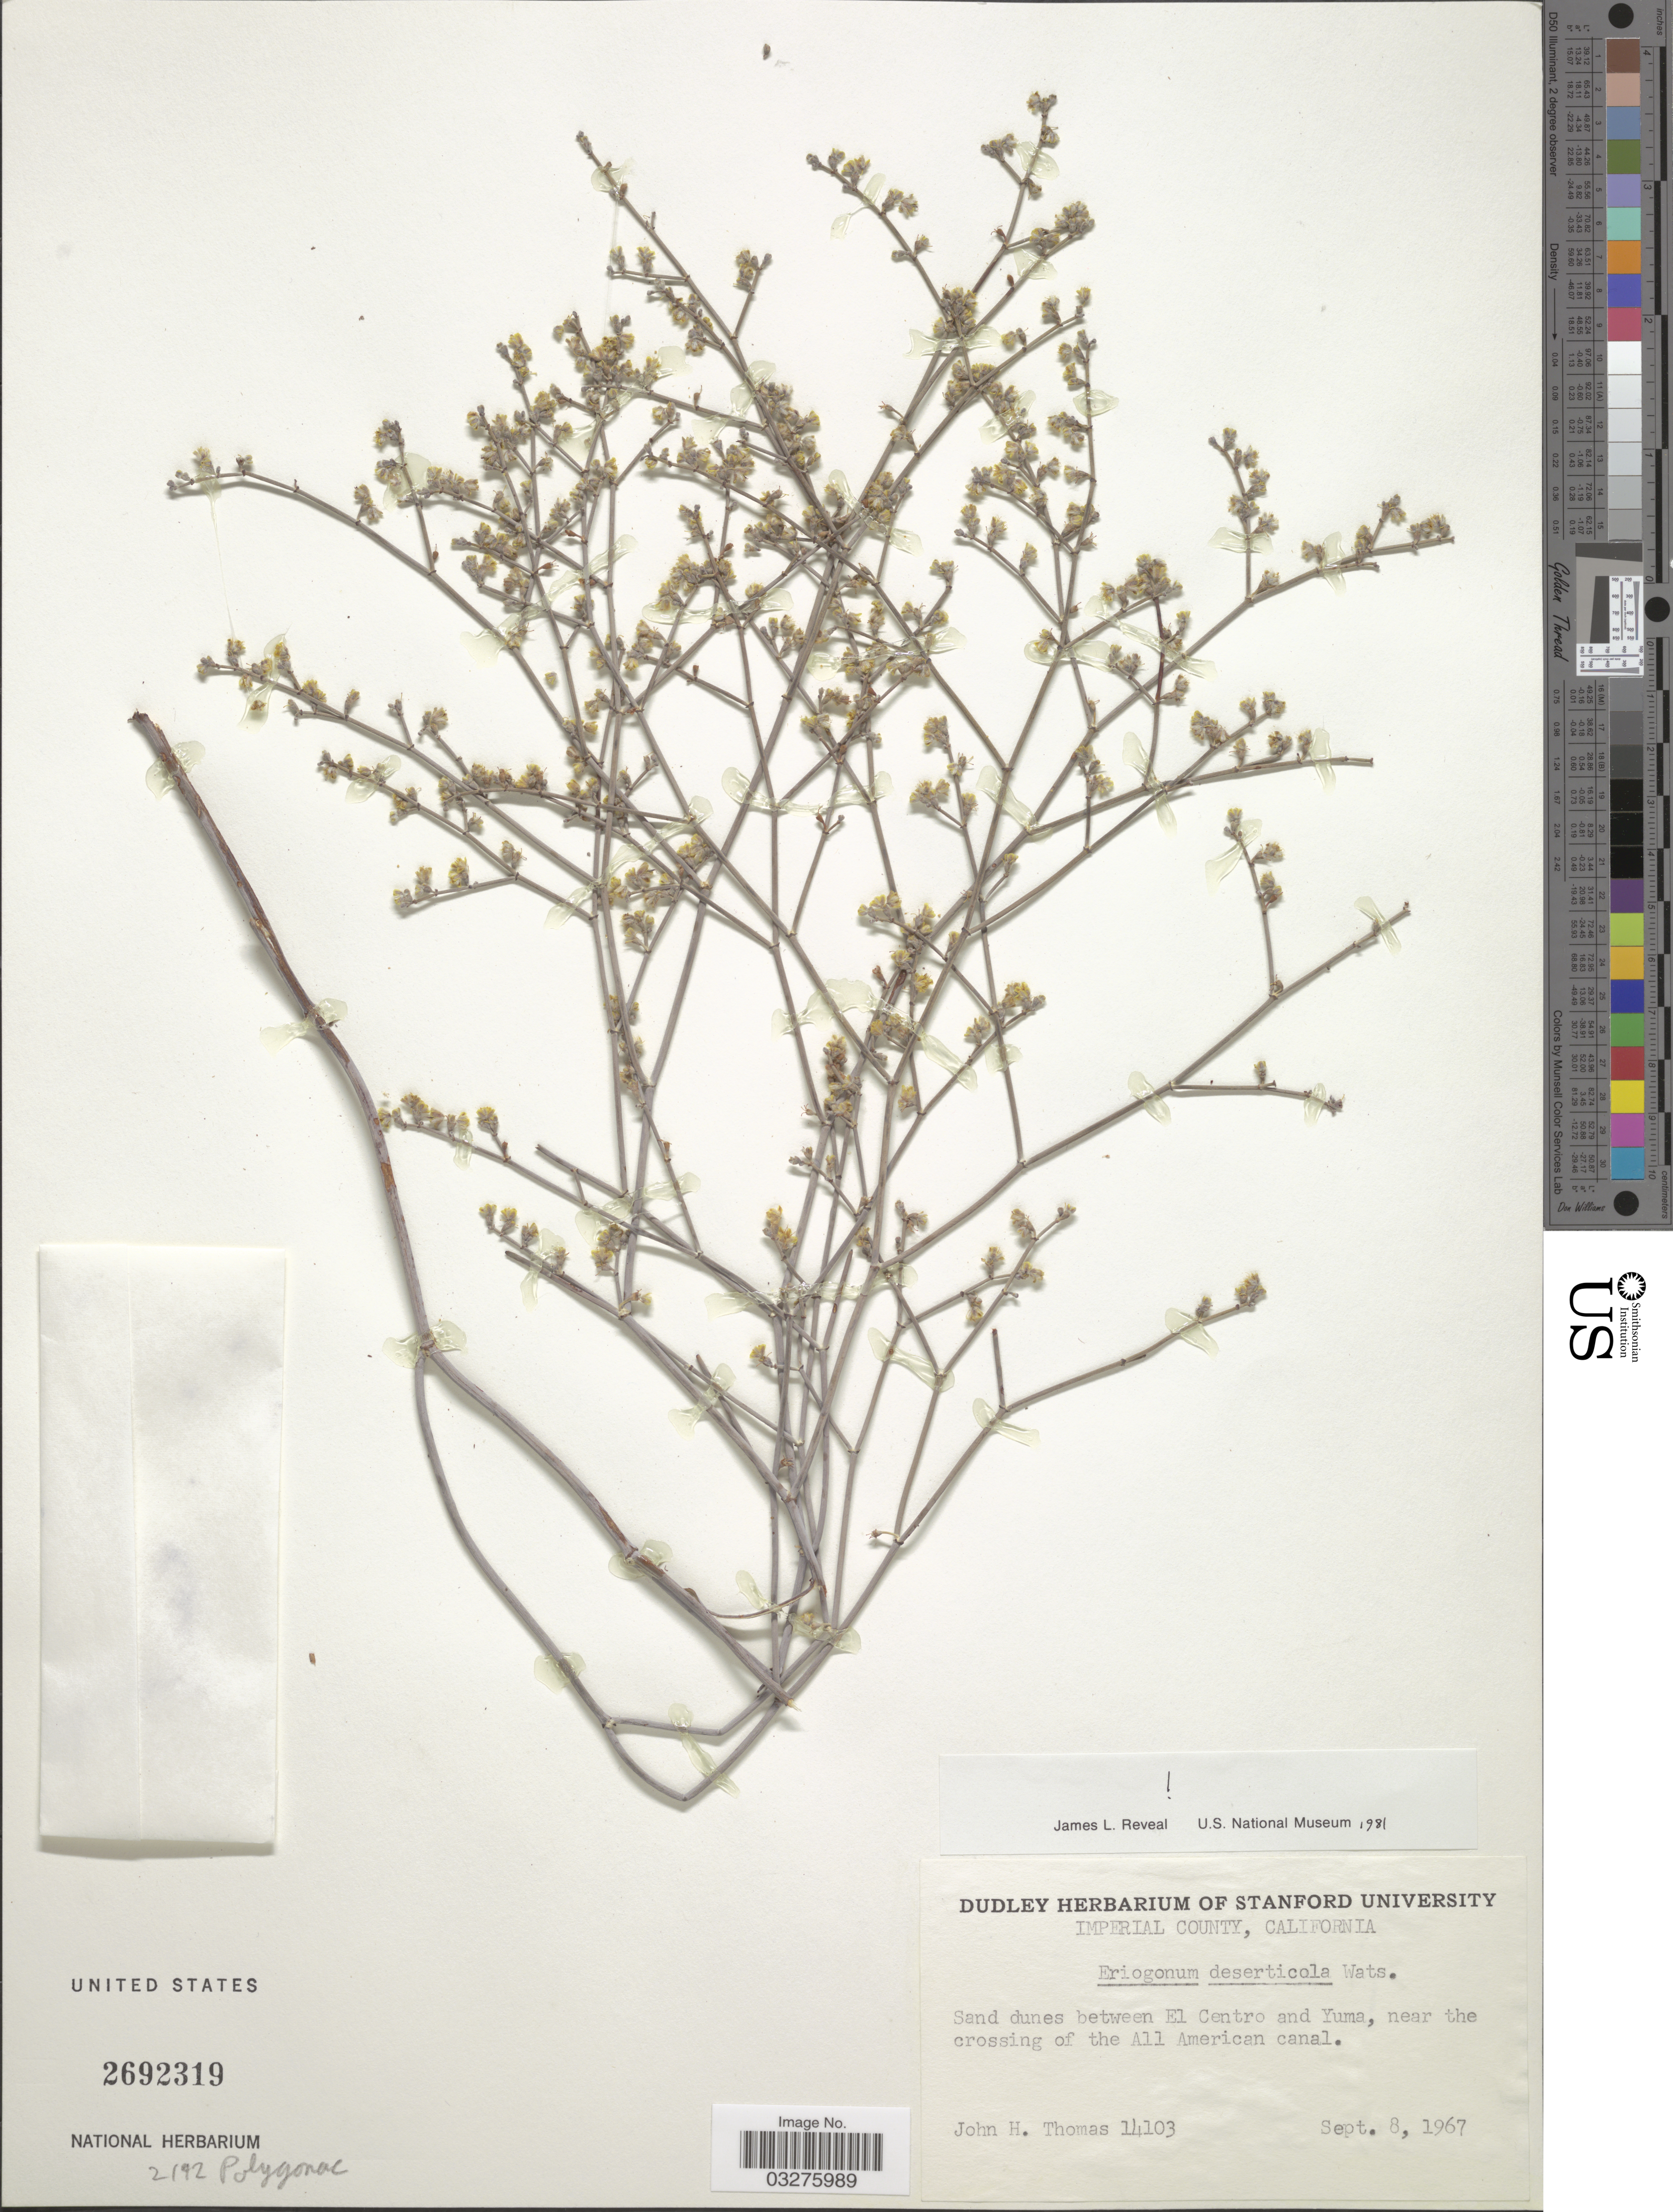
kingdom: Plantae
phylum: Tracheophyta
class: Magnoliopsida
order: Caryophyllales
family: Polygonaceae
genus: Eriogonum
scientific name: Eriogonum deserticola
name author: S. Watson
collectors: J. H. Thomas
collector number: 14103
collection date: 1967-09-08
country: United States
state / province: California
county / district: Imperial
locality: Imperial County. Between El Centro and Yuma, near the crossing of the All American canal.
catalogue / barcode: US 2692319